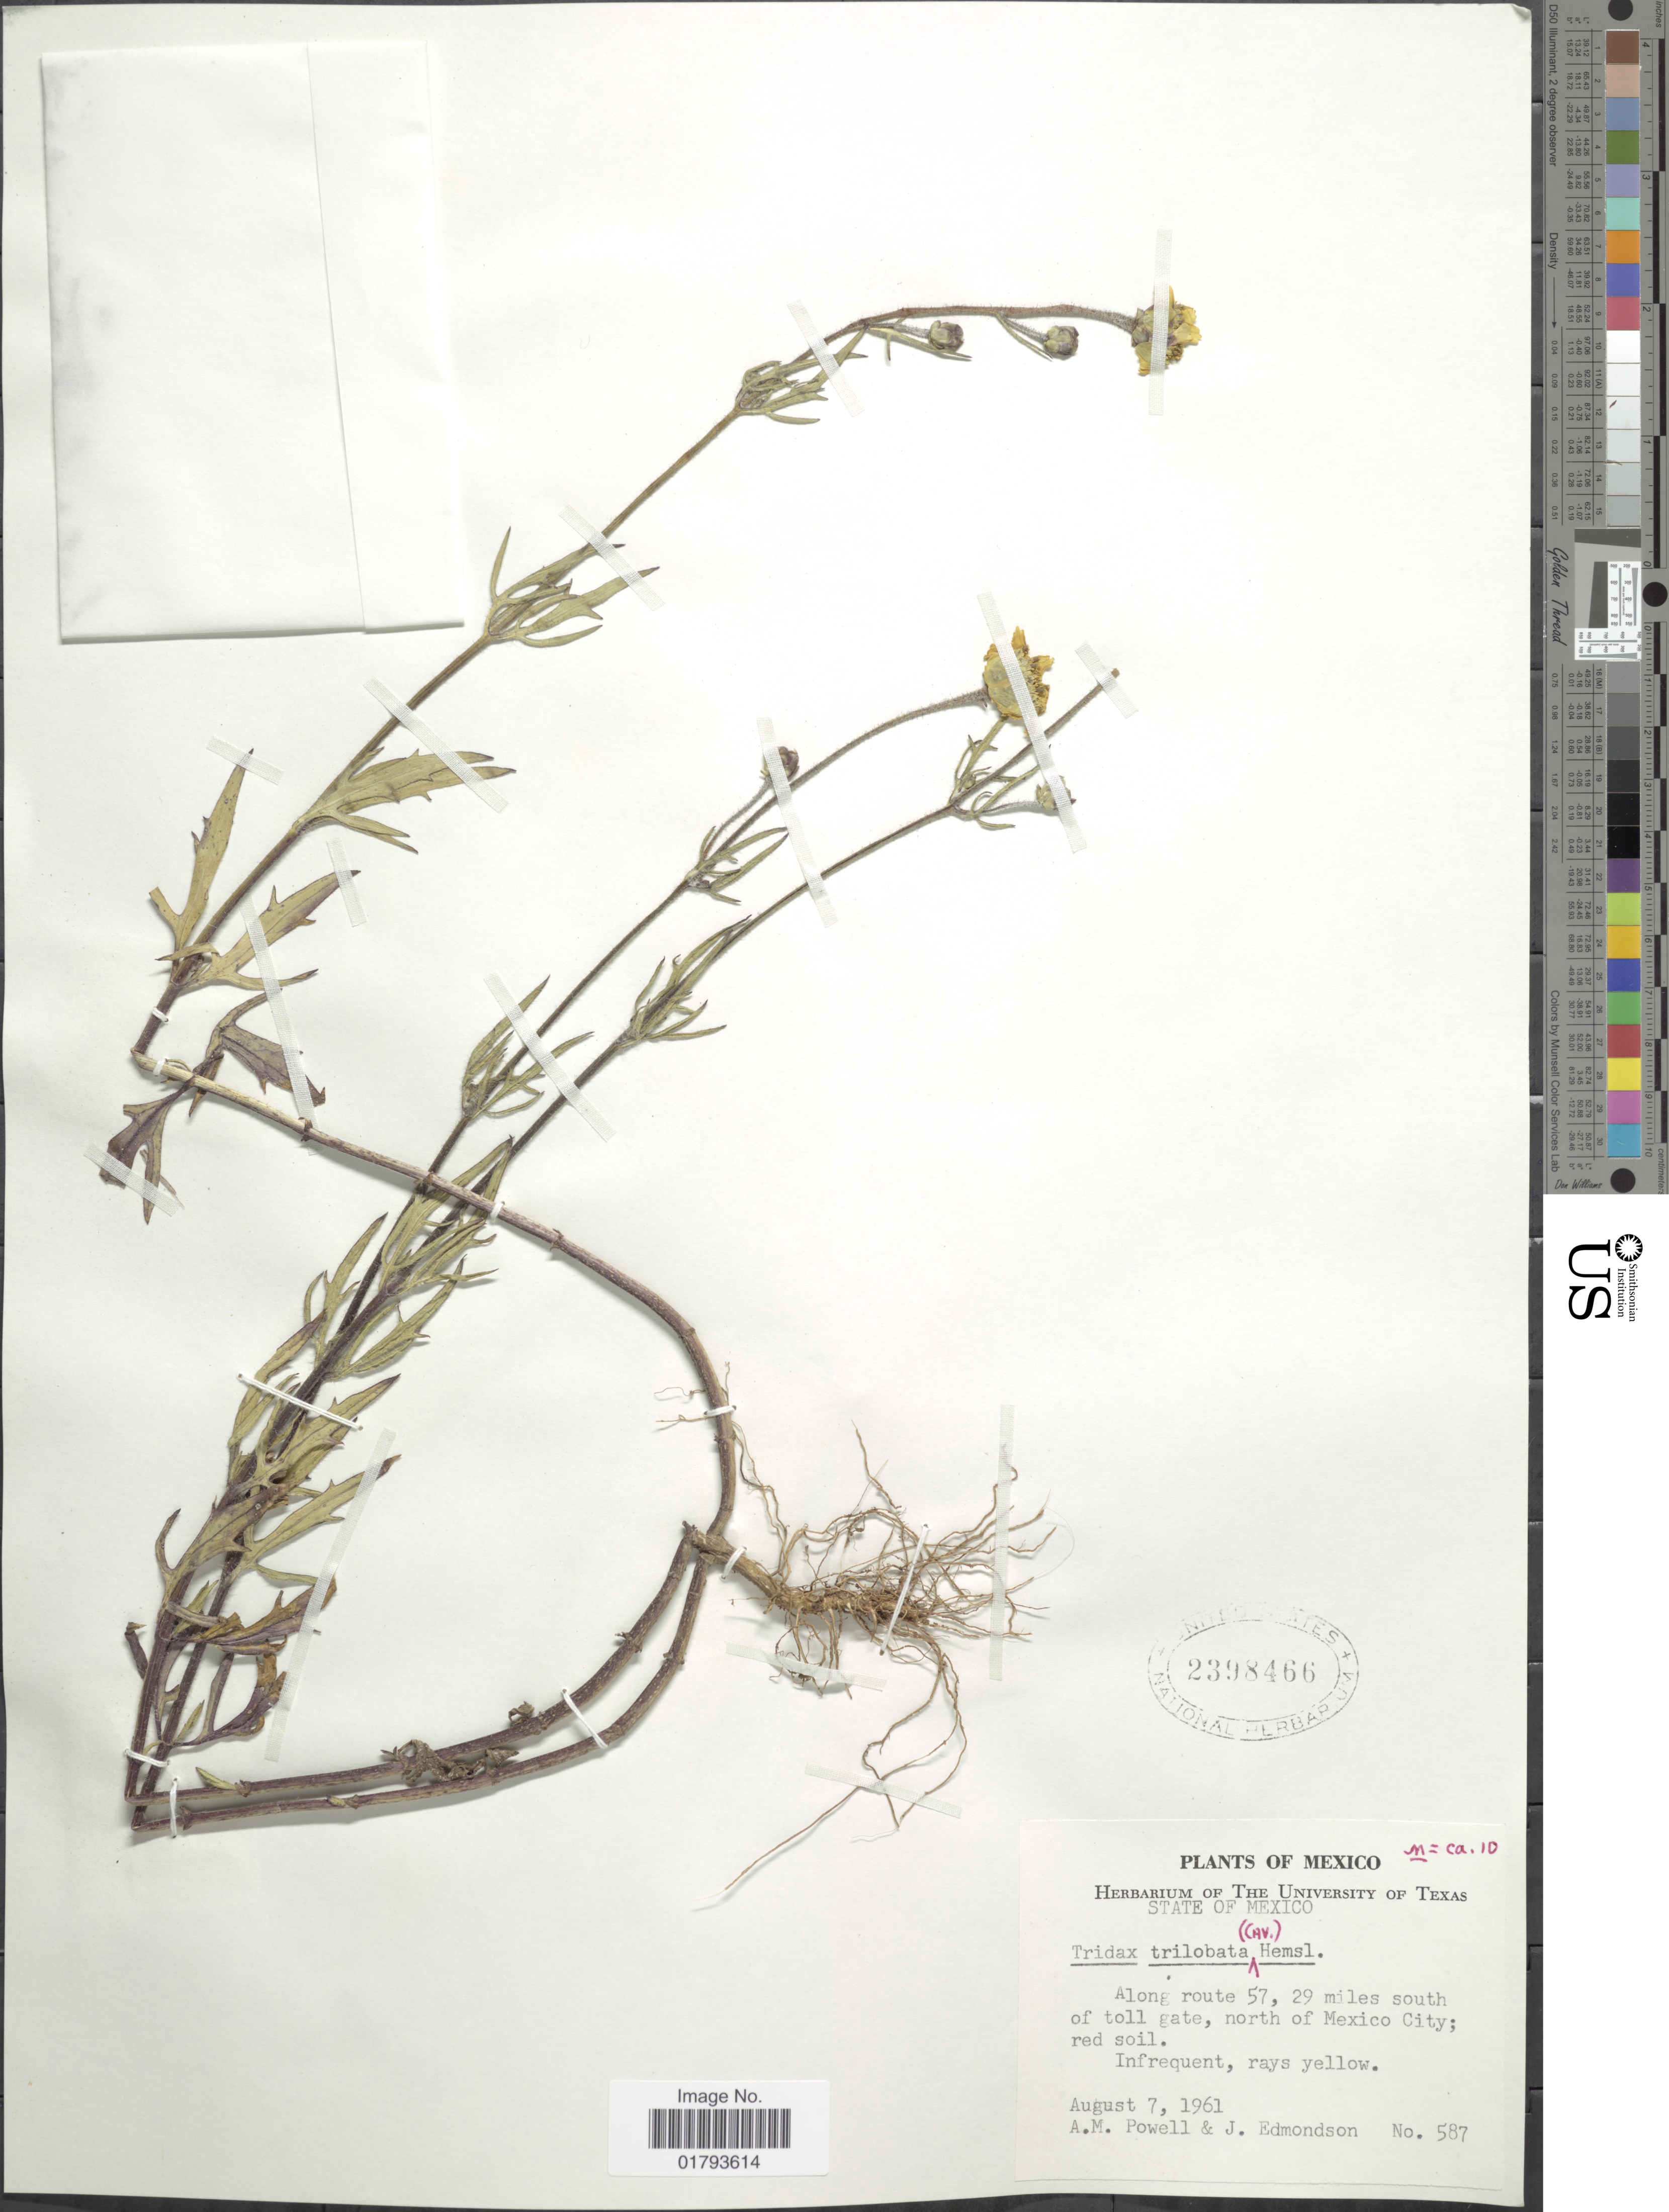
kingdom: Plantae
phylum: Tracheophyta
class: Magnoliopsida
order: Asterales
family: Asteraceae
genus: Tridax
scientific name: Tridax trilobata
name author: (Cav.) Hemsl.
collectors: A. M. Powell & J. Edmondson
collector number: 587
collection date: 1961-08-07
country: Mexico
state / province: México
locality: State of Mexico. Along route 57, 29 miles south of toll gate, north of Mexico City.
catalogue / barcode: US 2398466